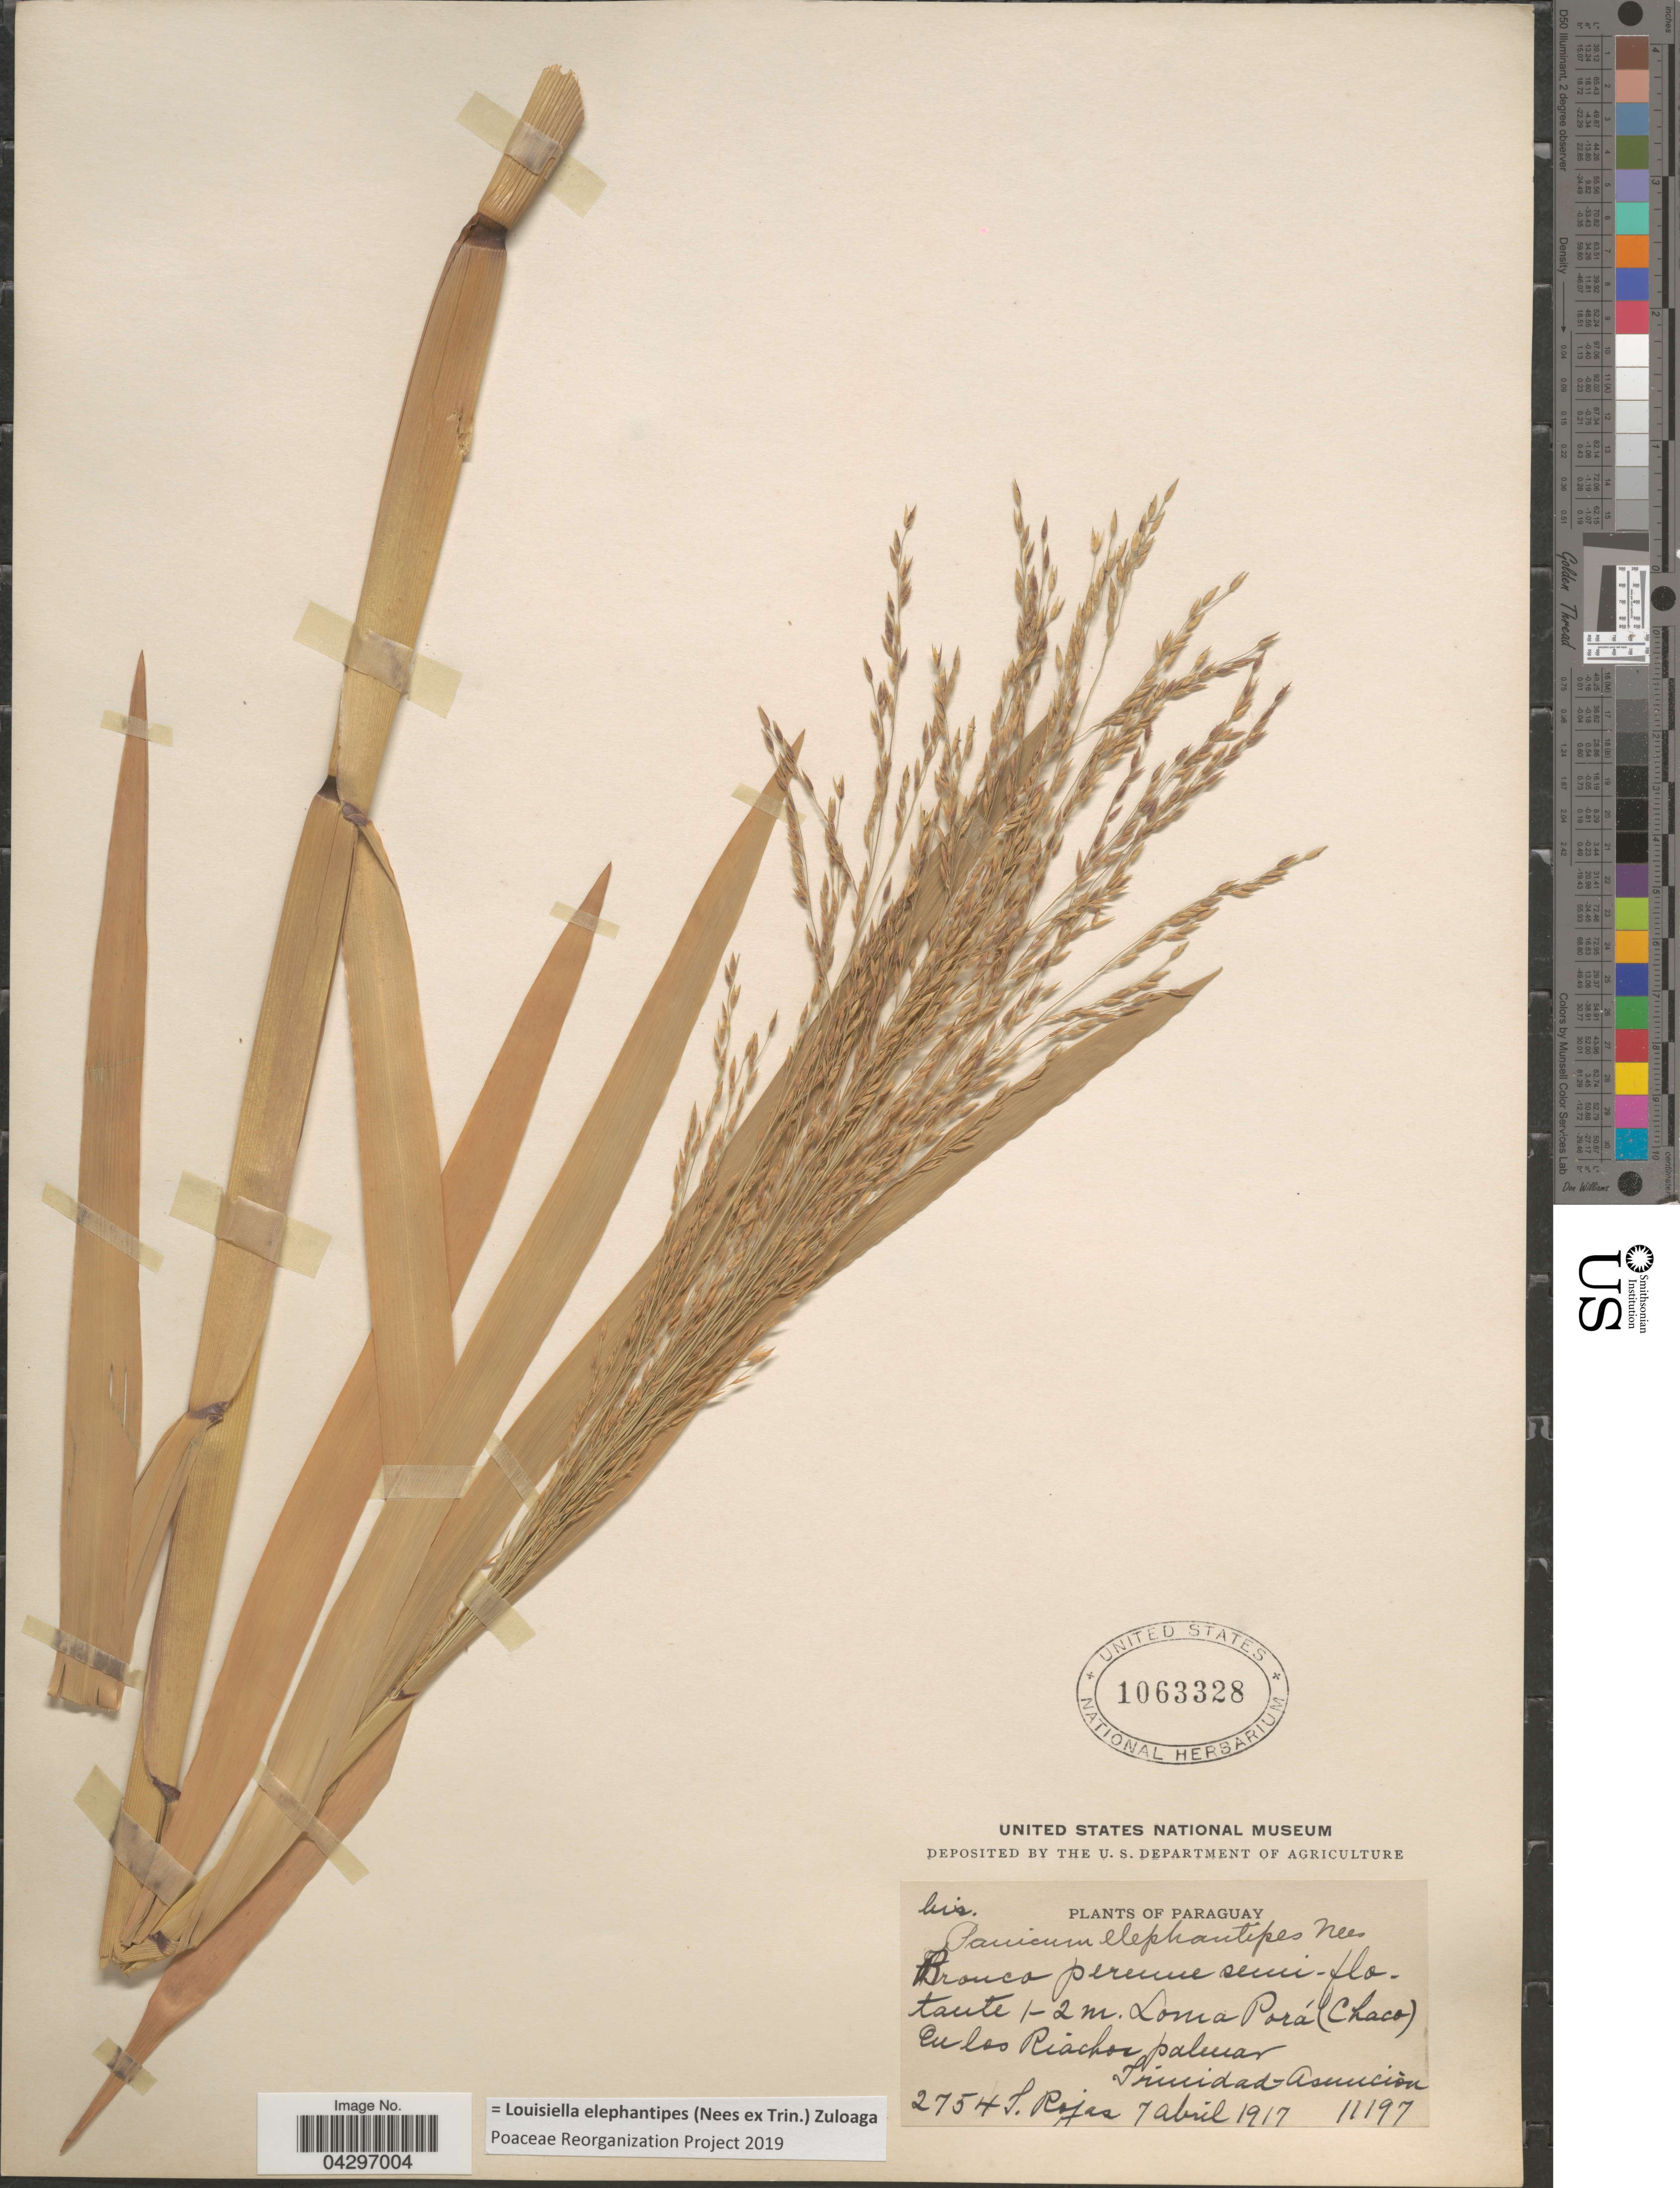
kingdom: Plantae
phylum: Tracheophyta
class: Liliopsida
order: Poales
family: Poaceae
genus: Louisiella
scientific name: Louisiella elephantipes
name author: (Nees ex Trin.) Zuloaga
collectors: T. Rojas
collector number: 2754/11197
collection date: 1917-04-07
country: Paraguay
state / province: Asuncion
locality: Loma Porá (Chaco). En los Riachos palmar. Trinidad-Asunción.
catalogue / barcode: US 1063328